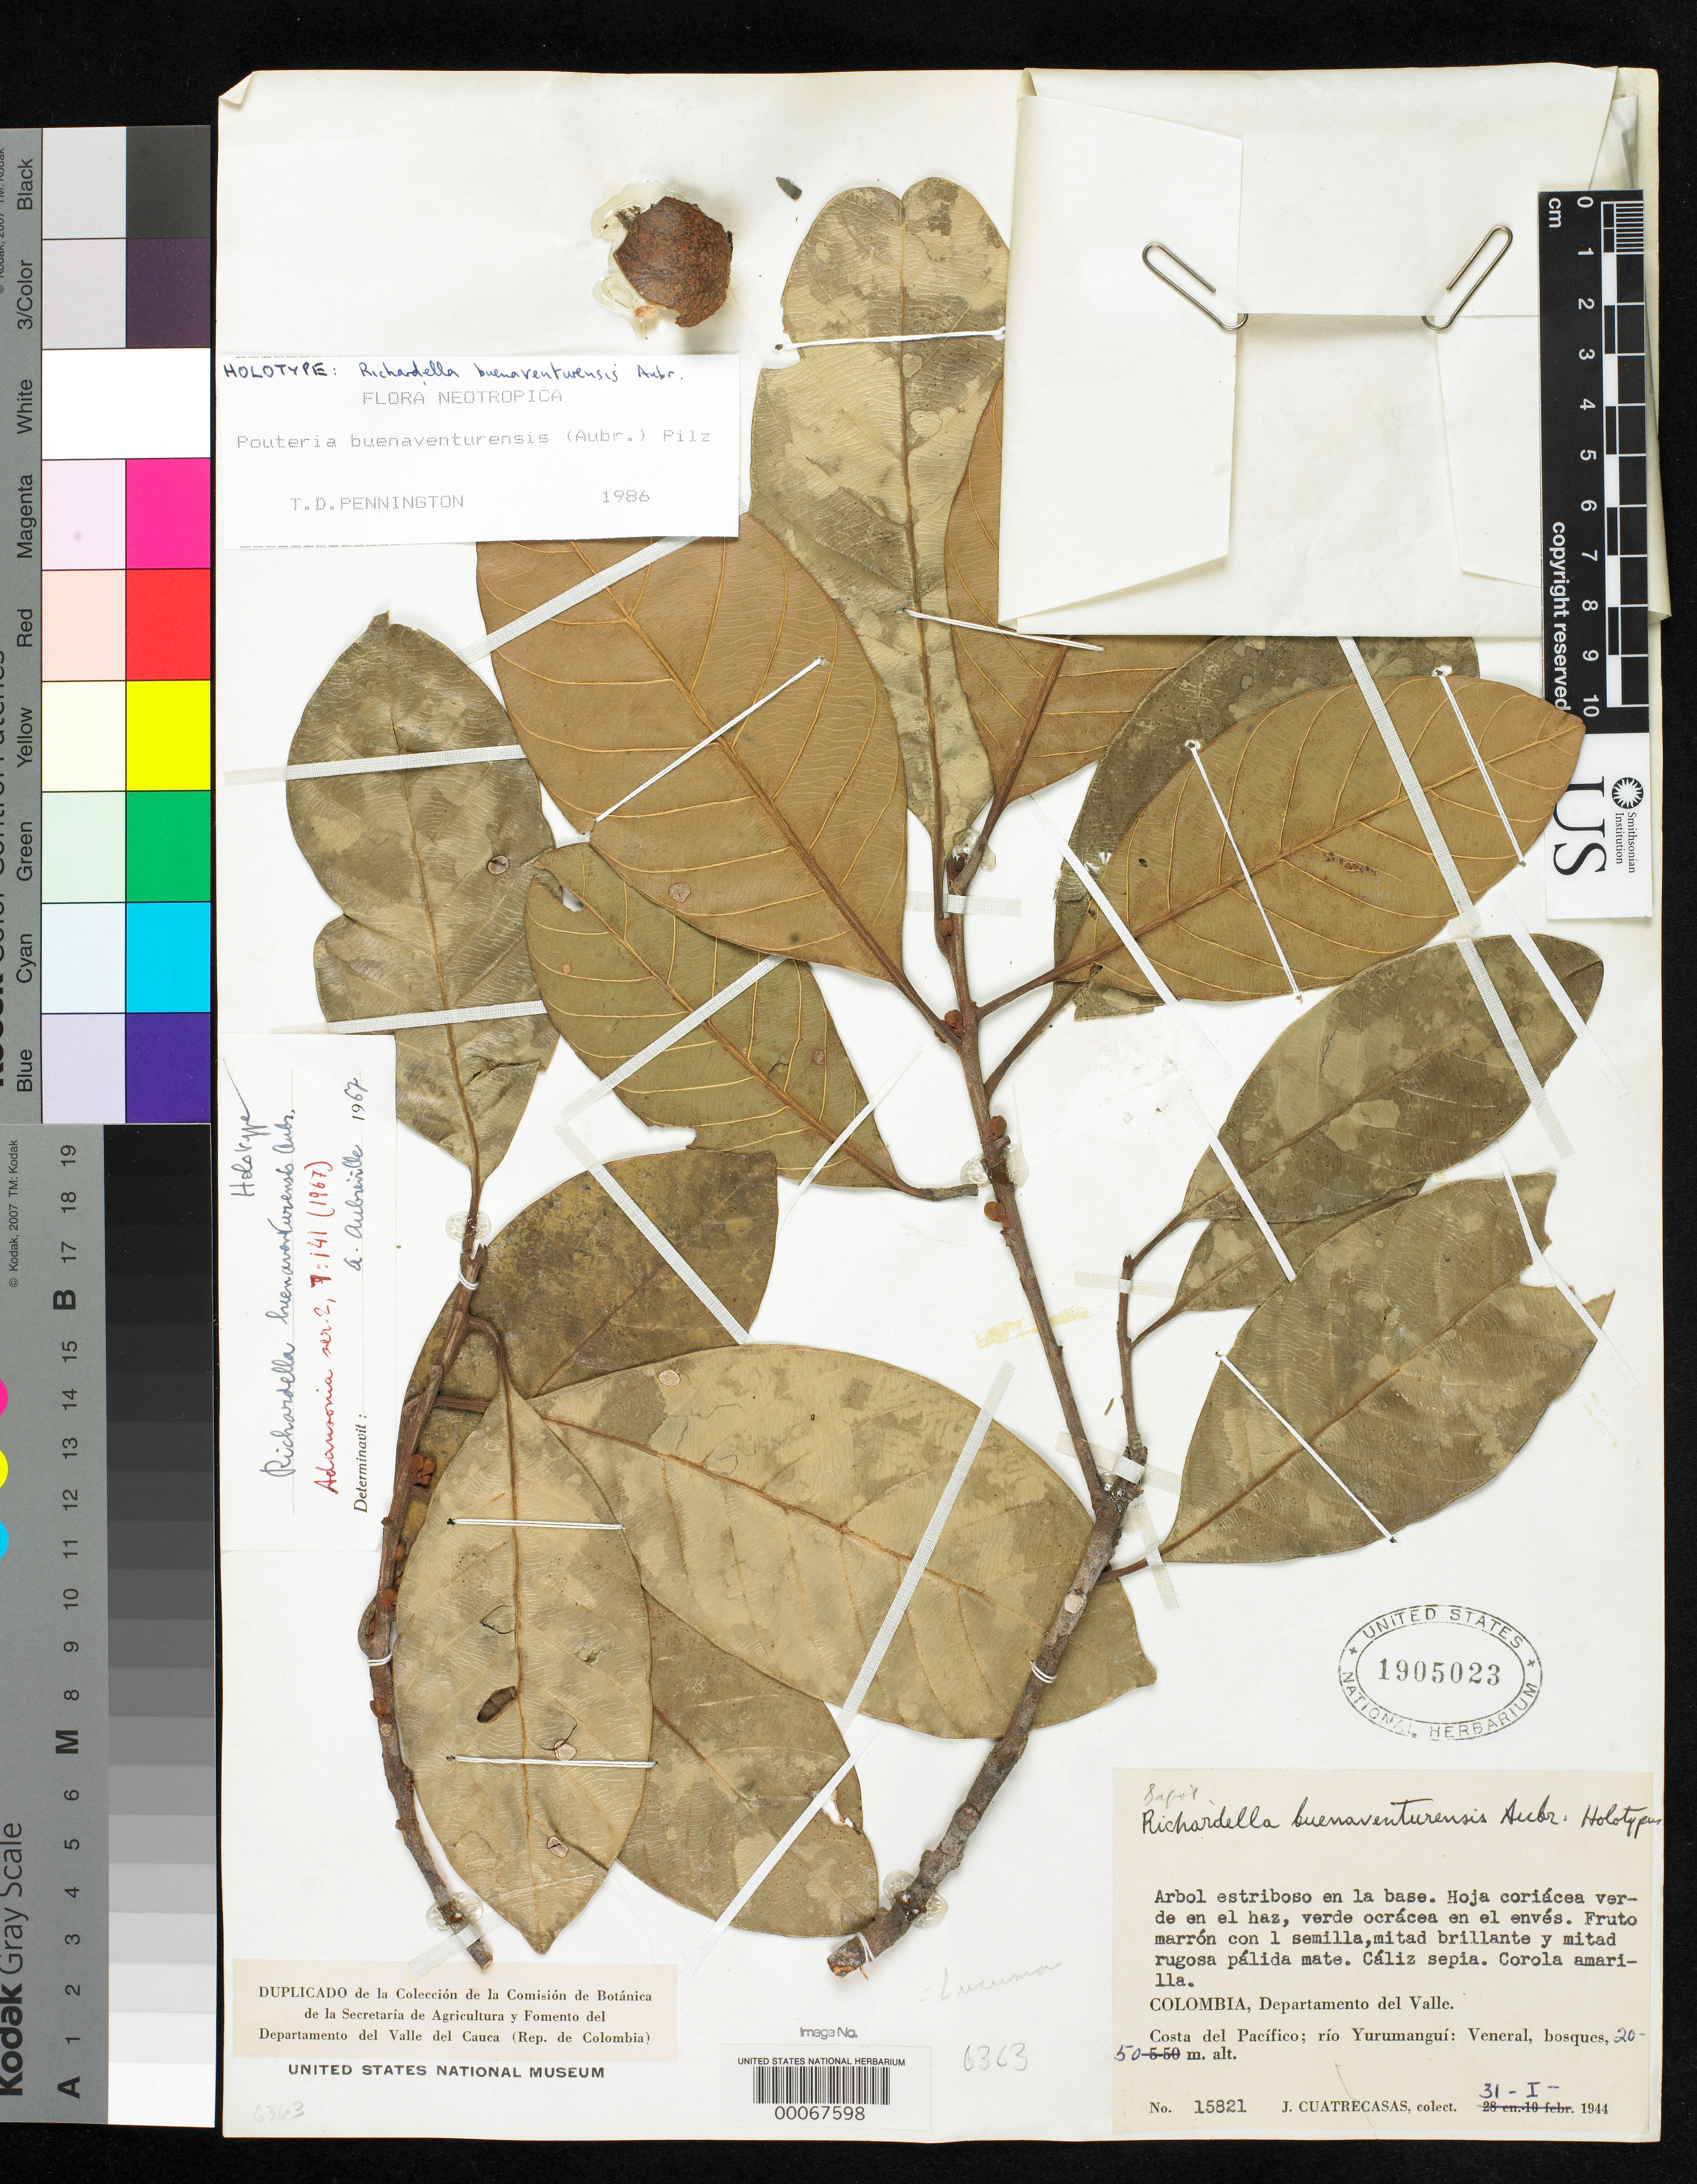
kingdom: Plantae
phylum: Tracheophyta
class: Magnoliopsida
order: Ericales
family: Sapotaceae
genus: Richardella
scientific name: Richardella buenaventurensis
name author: Aubrév.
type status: Holotype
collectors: J. Cuatrecasas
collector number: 15821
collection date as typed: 31 Jan 1944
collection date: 1944-01-31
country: Colombia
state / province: Valle del Cauca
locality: Costa del Pacifico, Rio Yurumangui, Veneral.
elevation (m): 20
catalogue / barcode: US 1905023